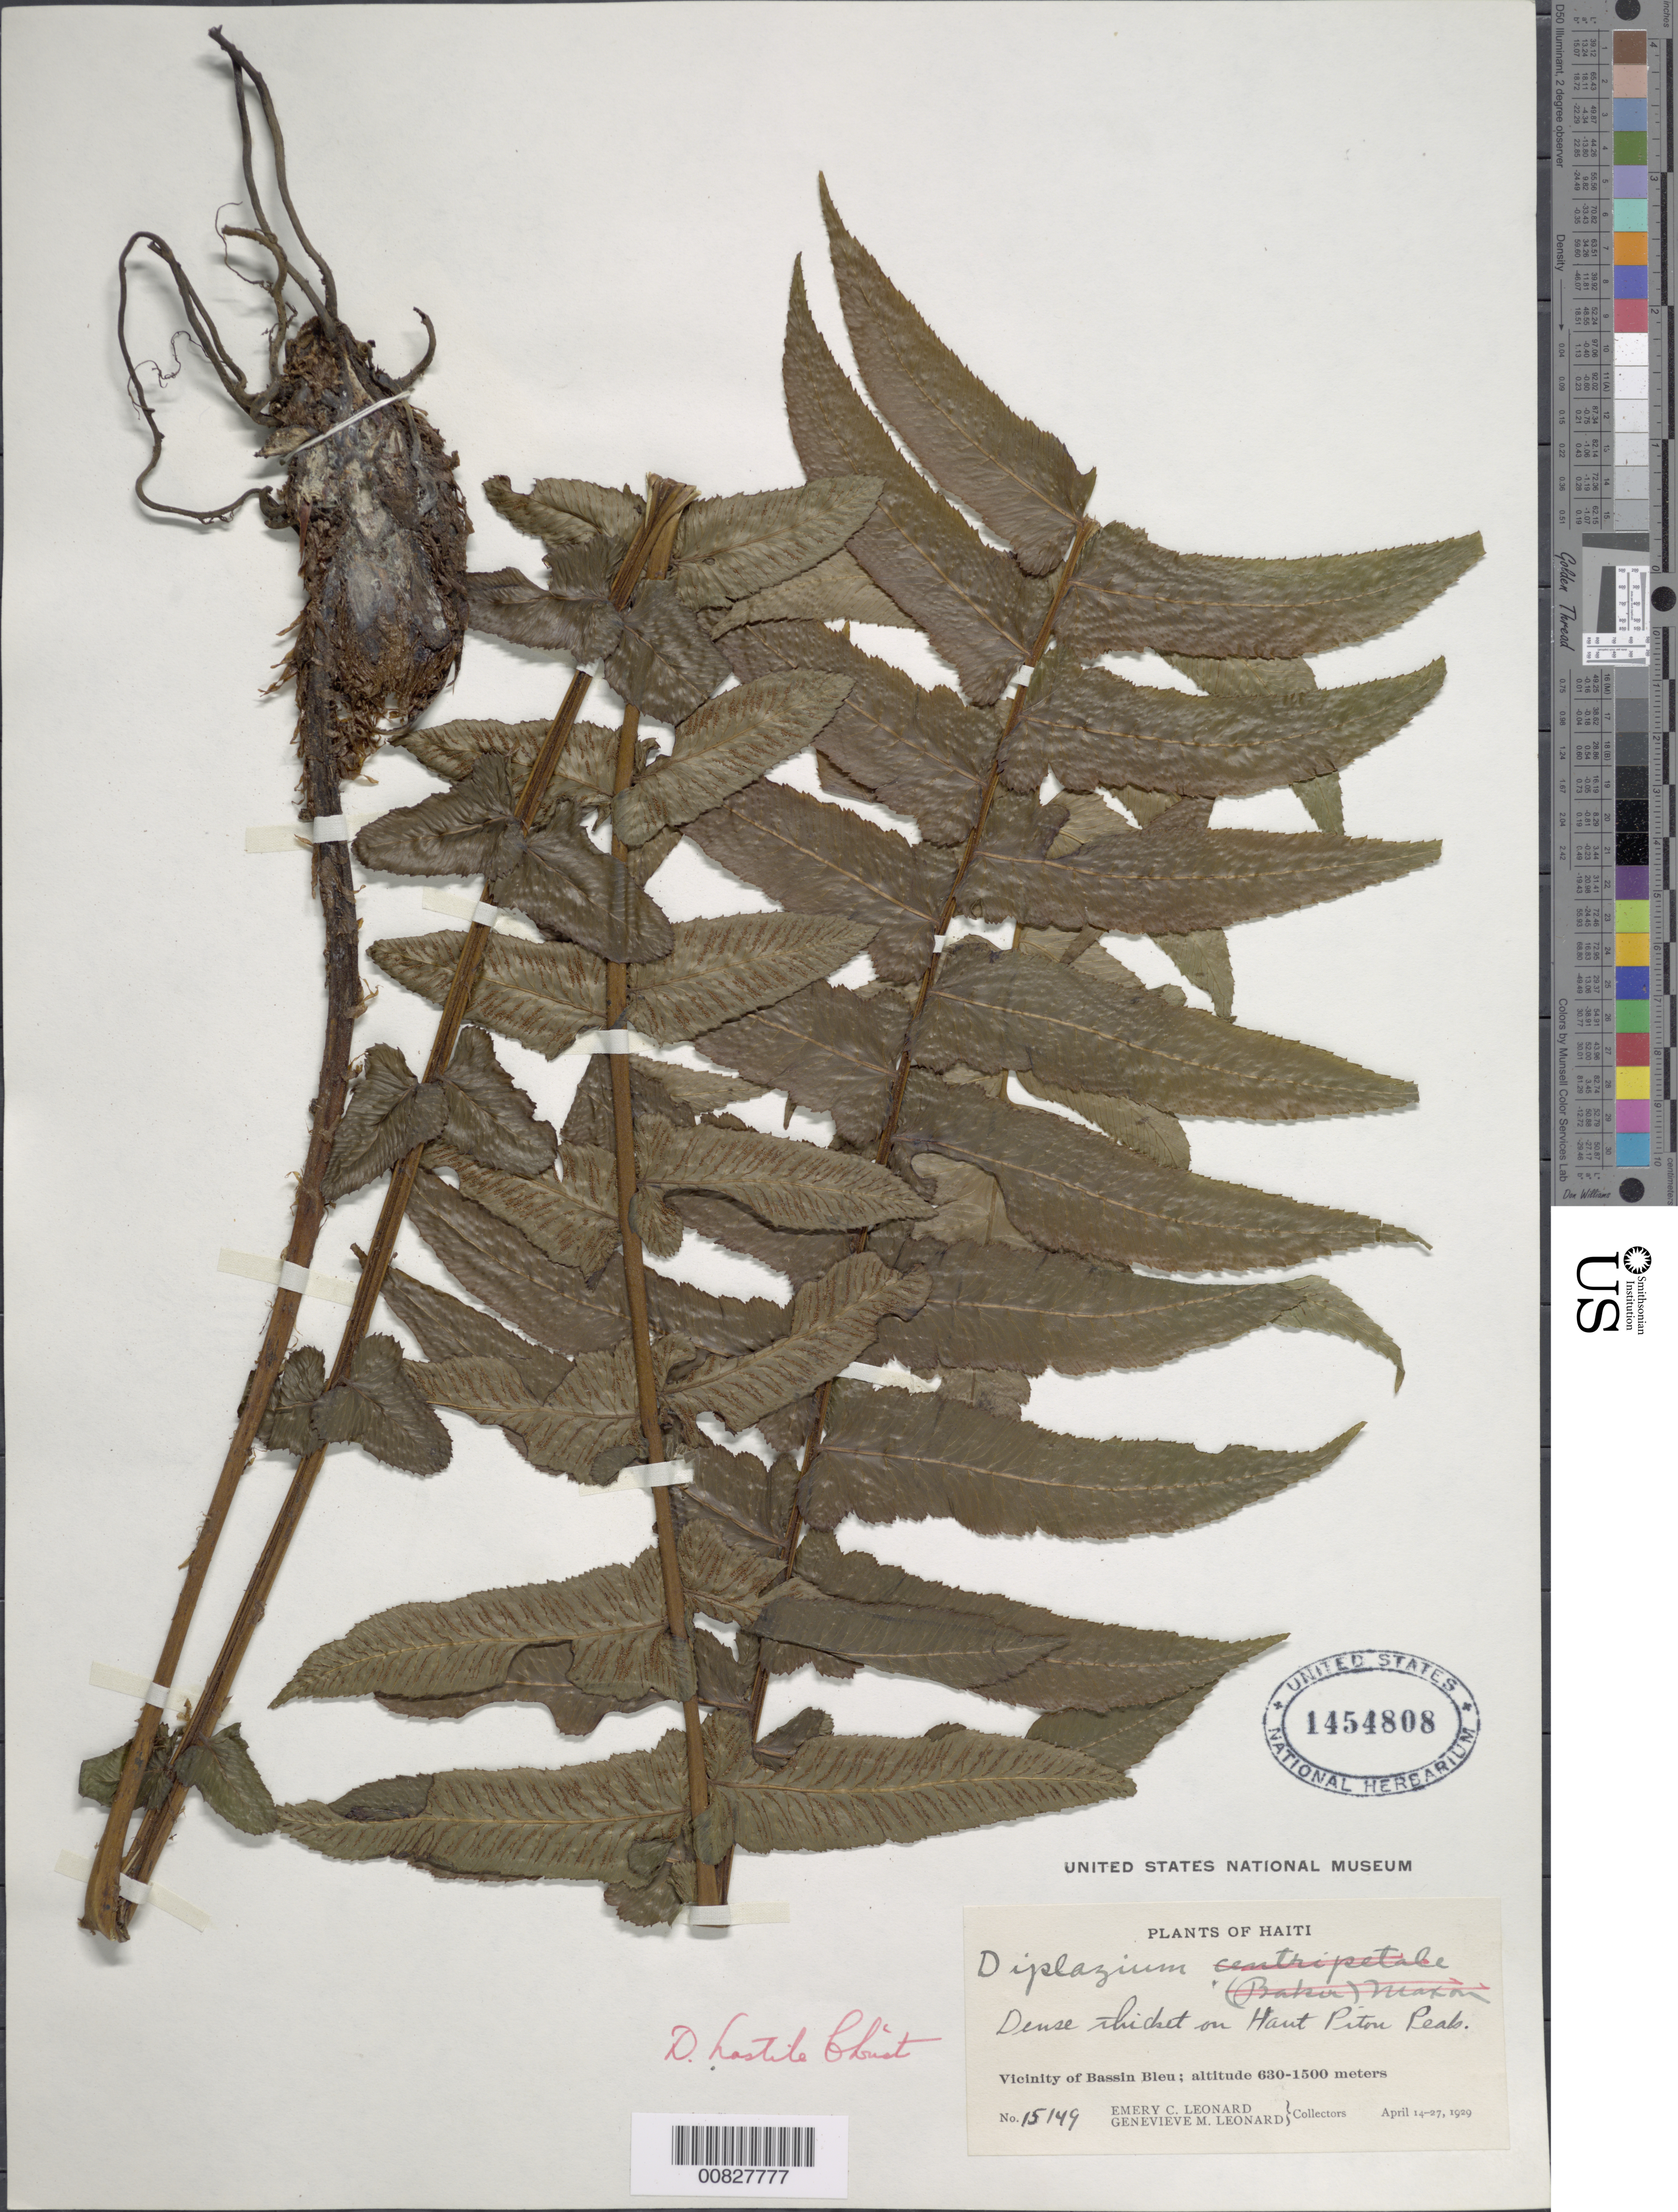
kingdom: Plantae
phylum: Tracheophyta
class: Polypodiopsida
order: Polypodiales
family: Athyriaceae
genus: Diplazium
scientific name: Diplazium hastile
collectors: E. C. Leonard & G. M. Leonard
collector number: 15149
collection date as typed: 14 Apr 1929 to 27 Apr 1929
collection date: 1929-04-14/1929-04-27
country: Haiti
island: Hispaniola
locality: Bassin Bleu vicinity; Haut Piton Peak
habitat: Dense thicket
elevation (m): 630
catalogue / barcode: US 1454808